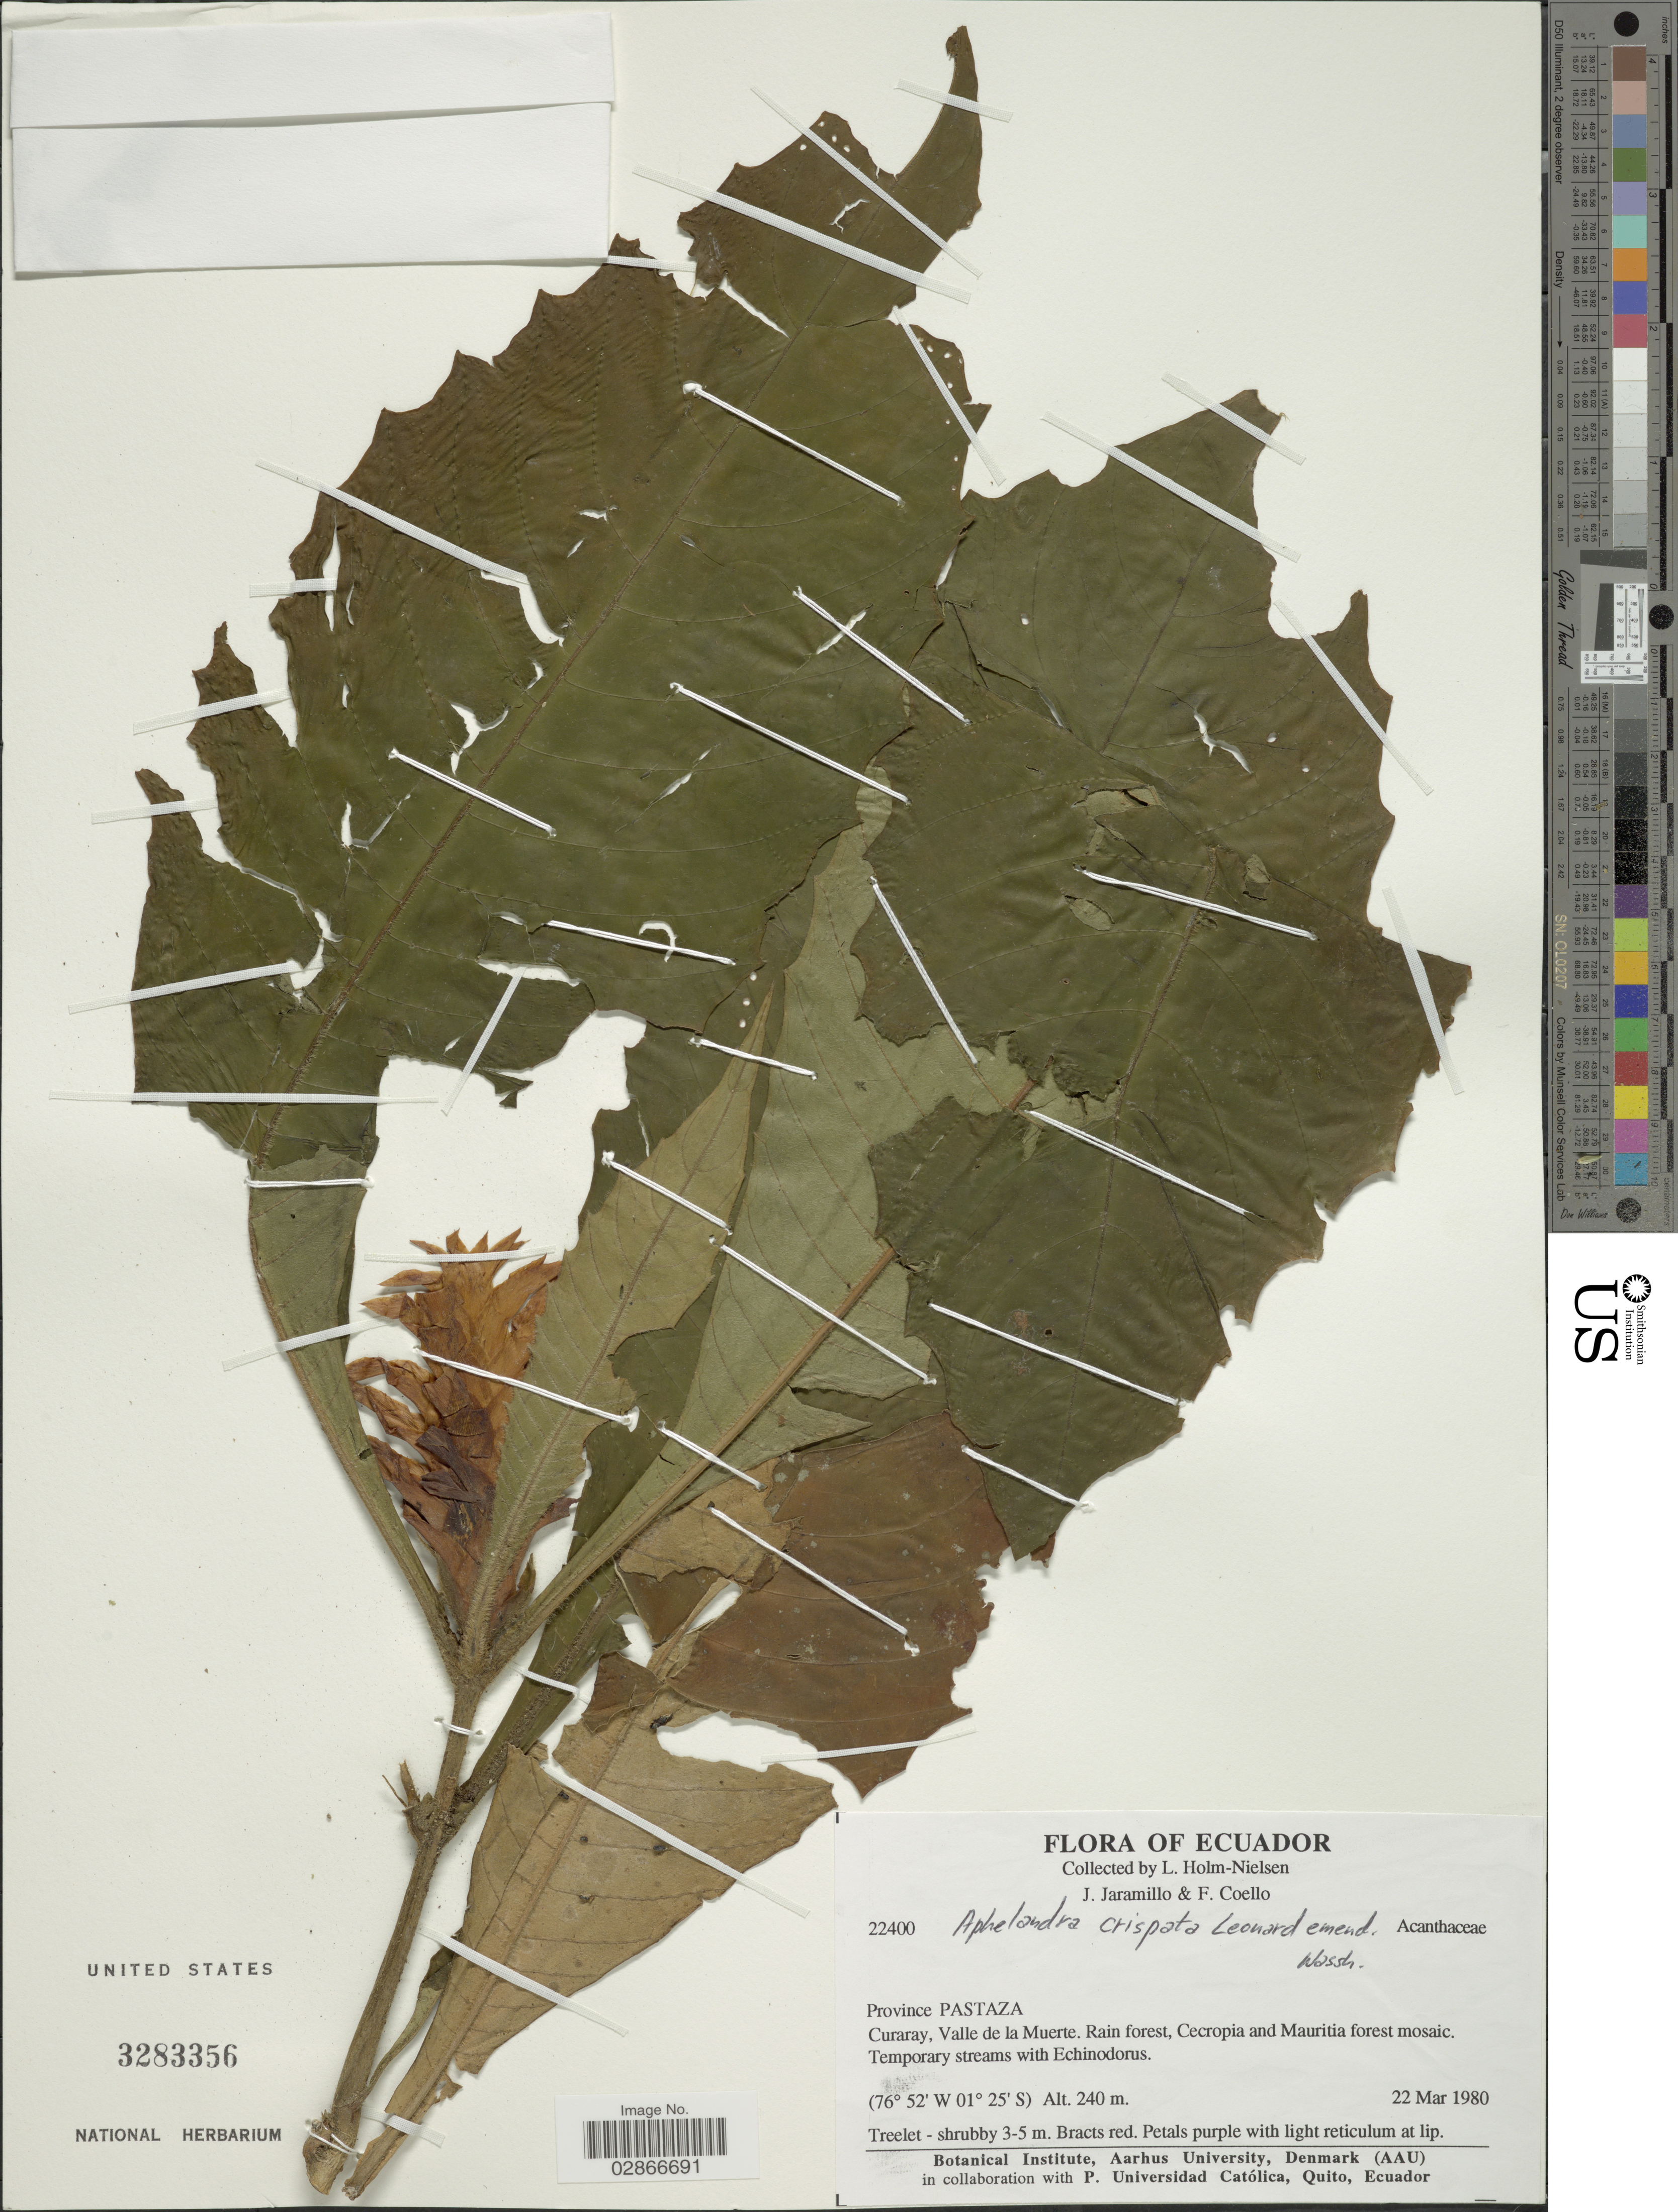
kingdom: Plantae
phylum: Tracheophyta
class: Magnoliopsida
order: Lamiales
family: Acanthaceae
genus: Aphelandra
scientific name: Aphelandra crispata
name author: Leonard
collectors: L. Holm-Nielsen, J. Jaramillo & F. Coello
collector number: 22400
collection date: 1980-03-22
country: Ecuador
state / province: Pastaza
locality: Curaray, Valle de la Muerte.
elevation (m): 240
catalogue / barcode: US 3283356